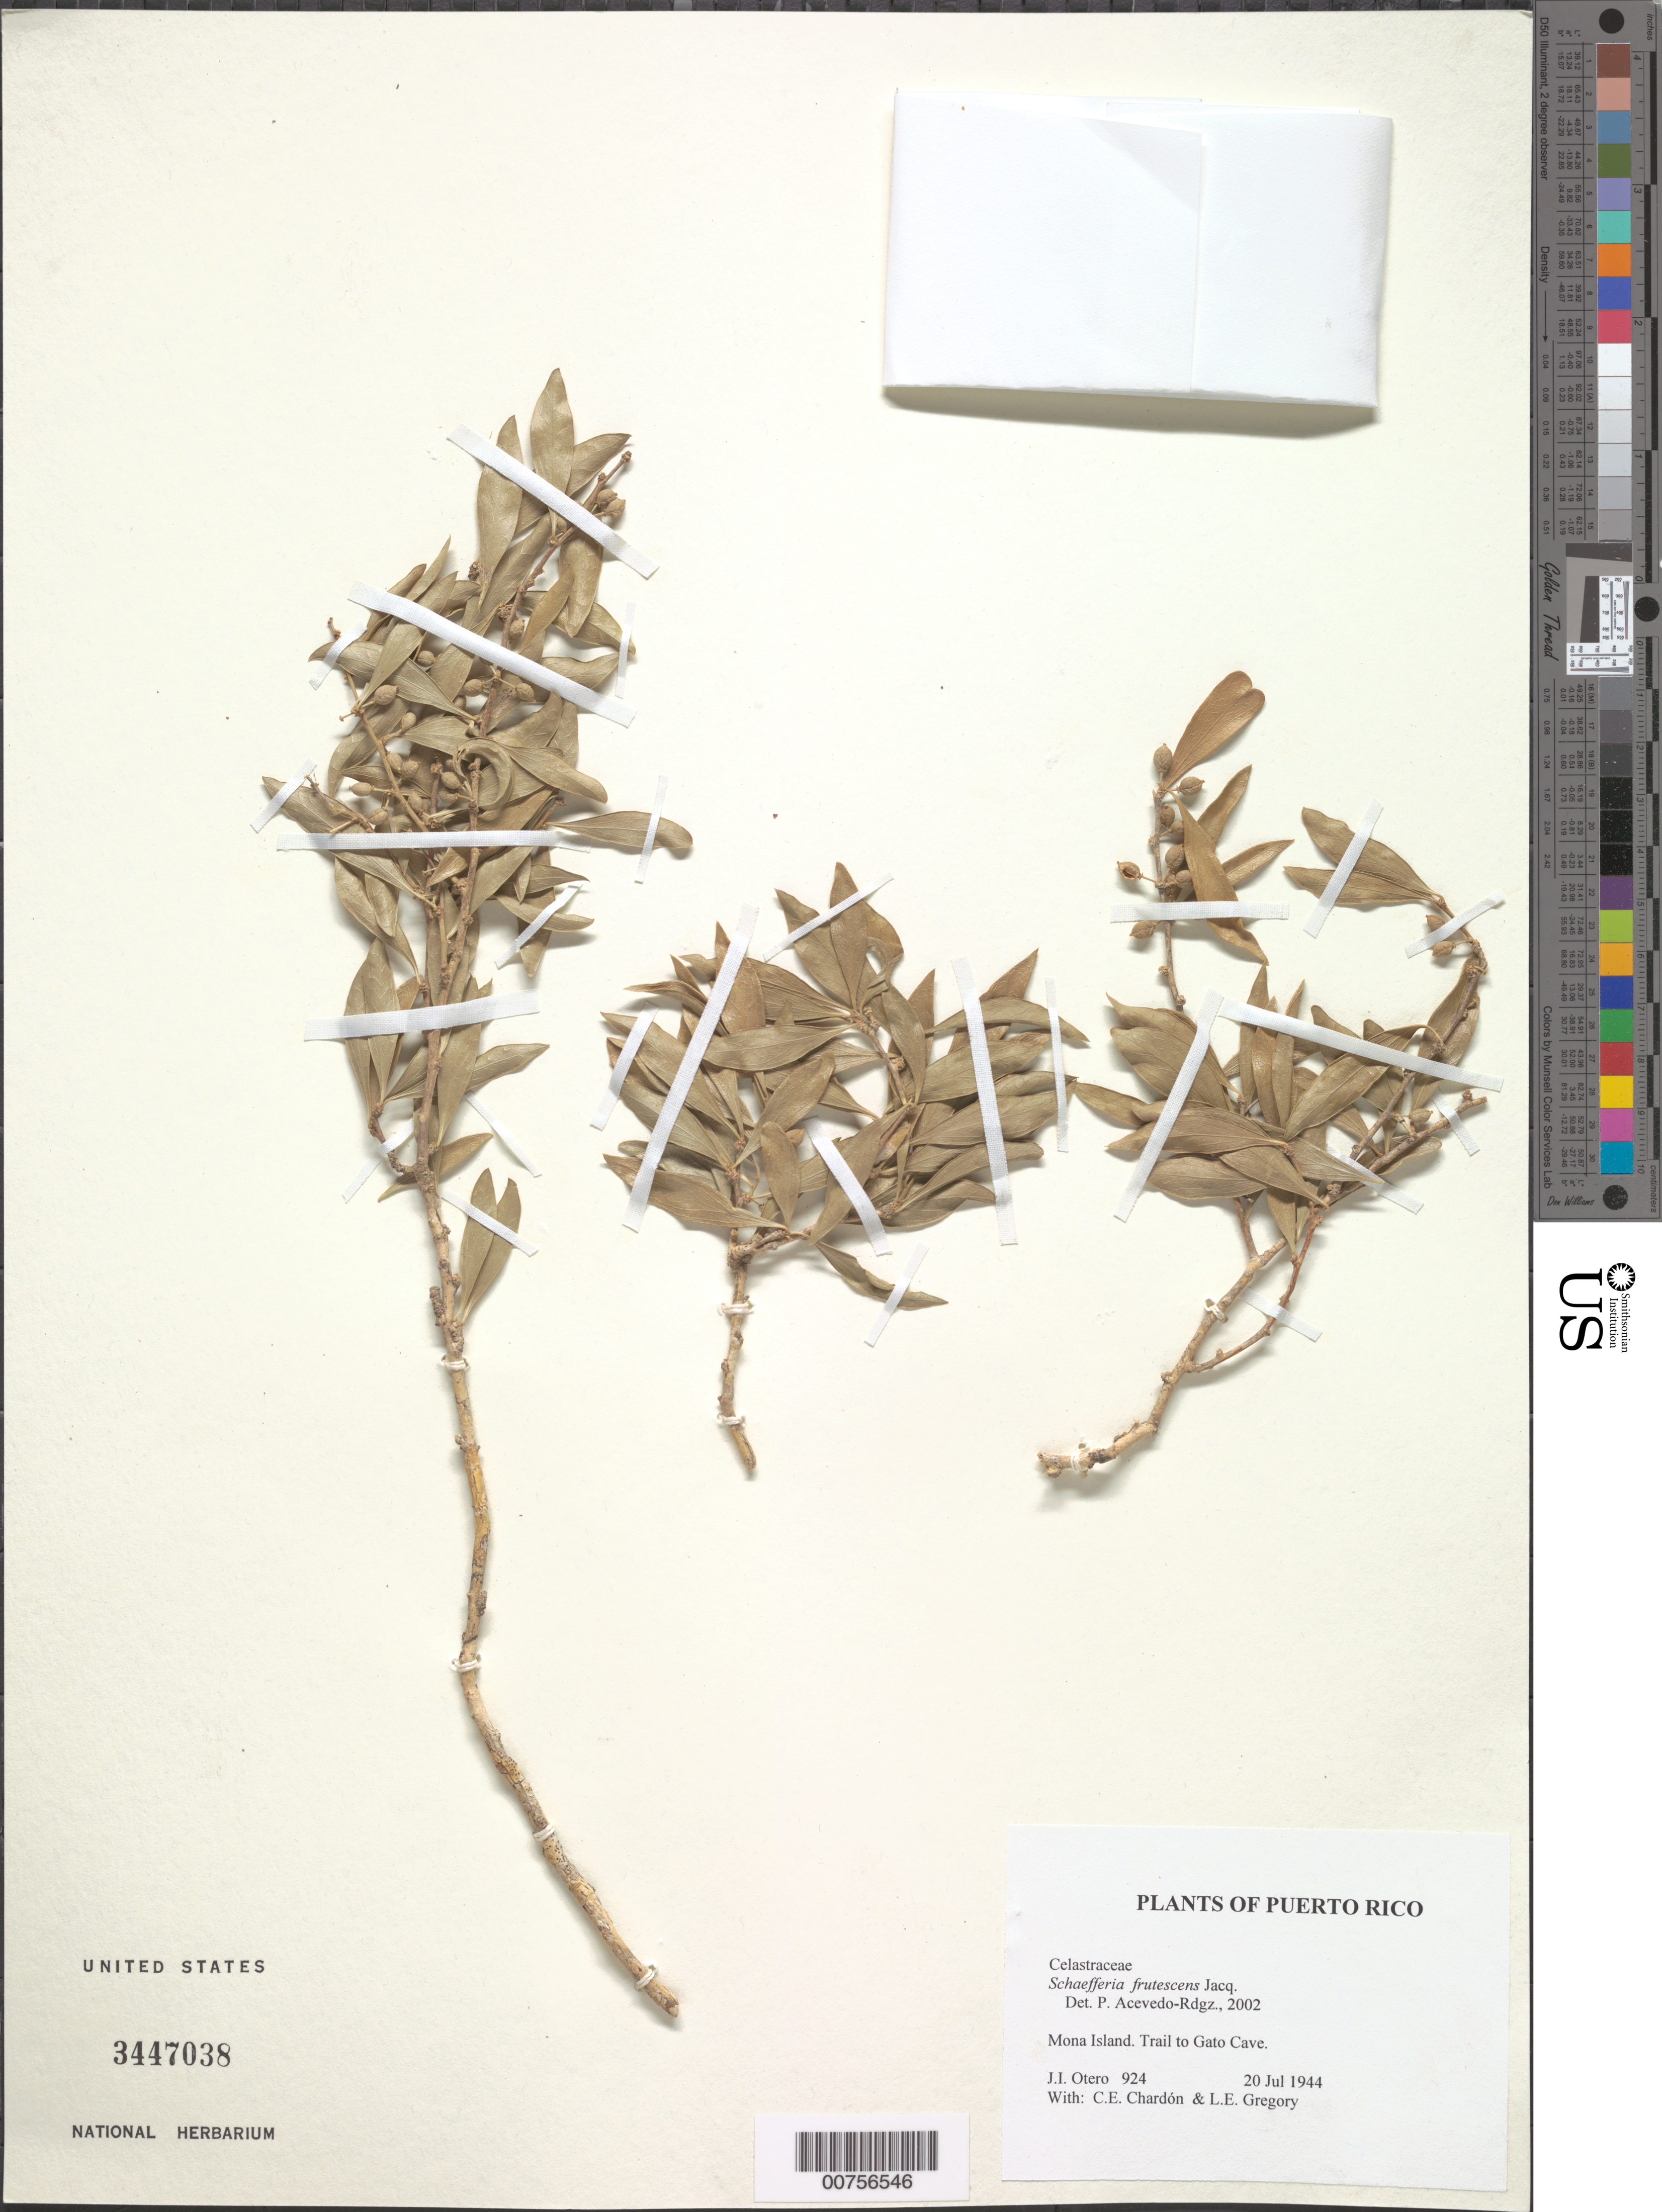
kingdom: Plantae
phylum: Tracheophyta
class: Magnoliopsida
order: Celastrales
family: Celastraceae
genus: Schaefferia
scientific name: Schaefferia frutescens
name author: Jacq.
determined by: Acevedo-Rodríguez, P., (BOT), Smithsonian Institution - National Museum of Natural History (UNITED STATES)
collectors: J. Otero, C. E. Chardón & L. E. Gregory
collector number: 924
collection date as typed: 20 Jul 1944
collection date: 1944-07-20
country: Puerto Rico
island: Mona I.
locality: Trail to Gato Cave.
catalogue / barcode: US 3447038